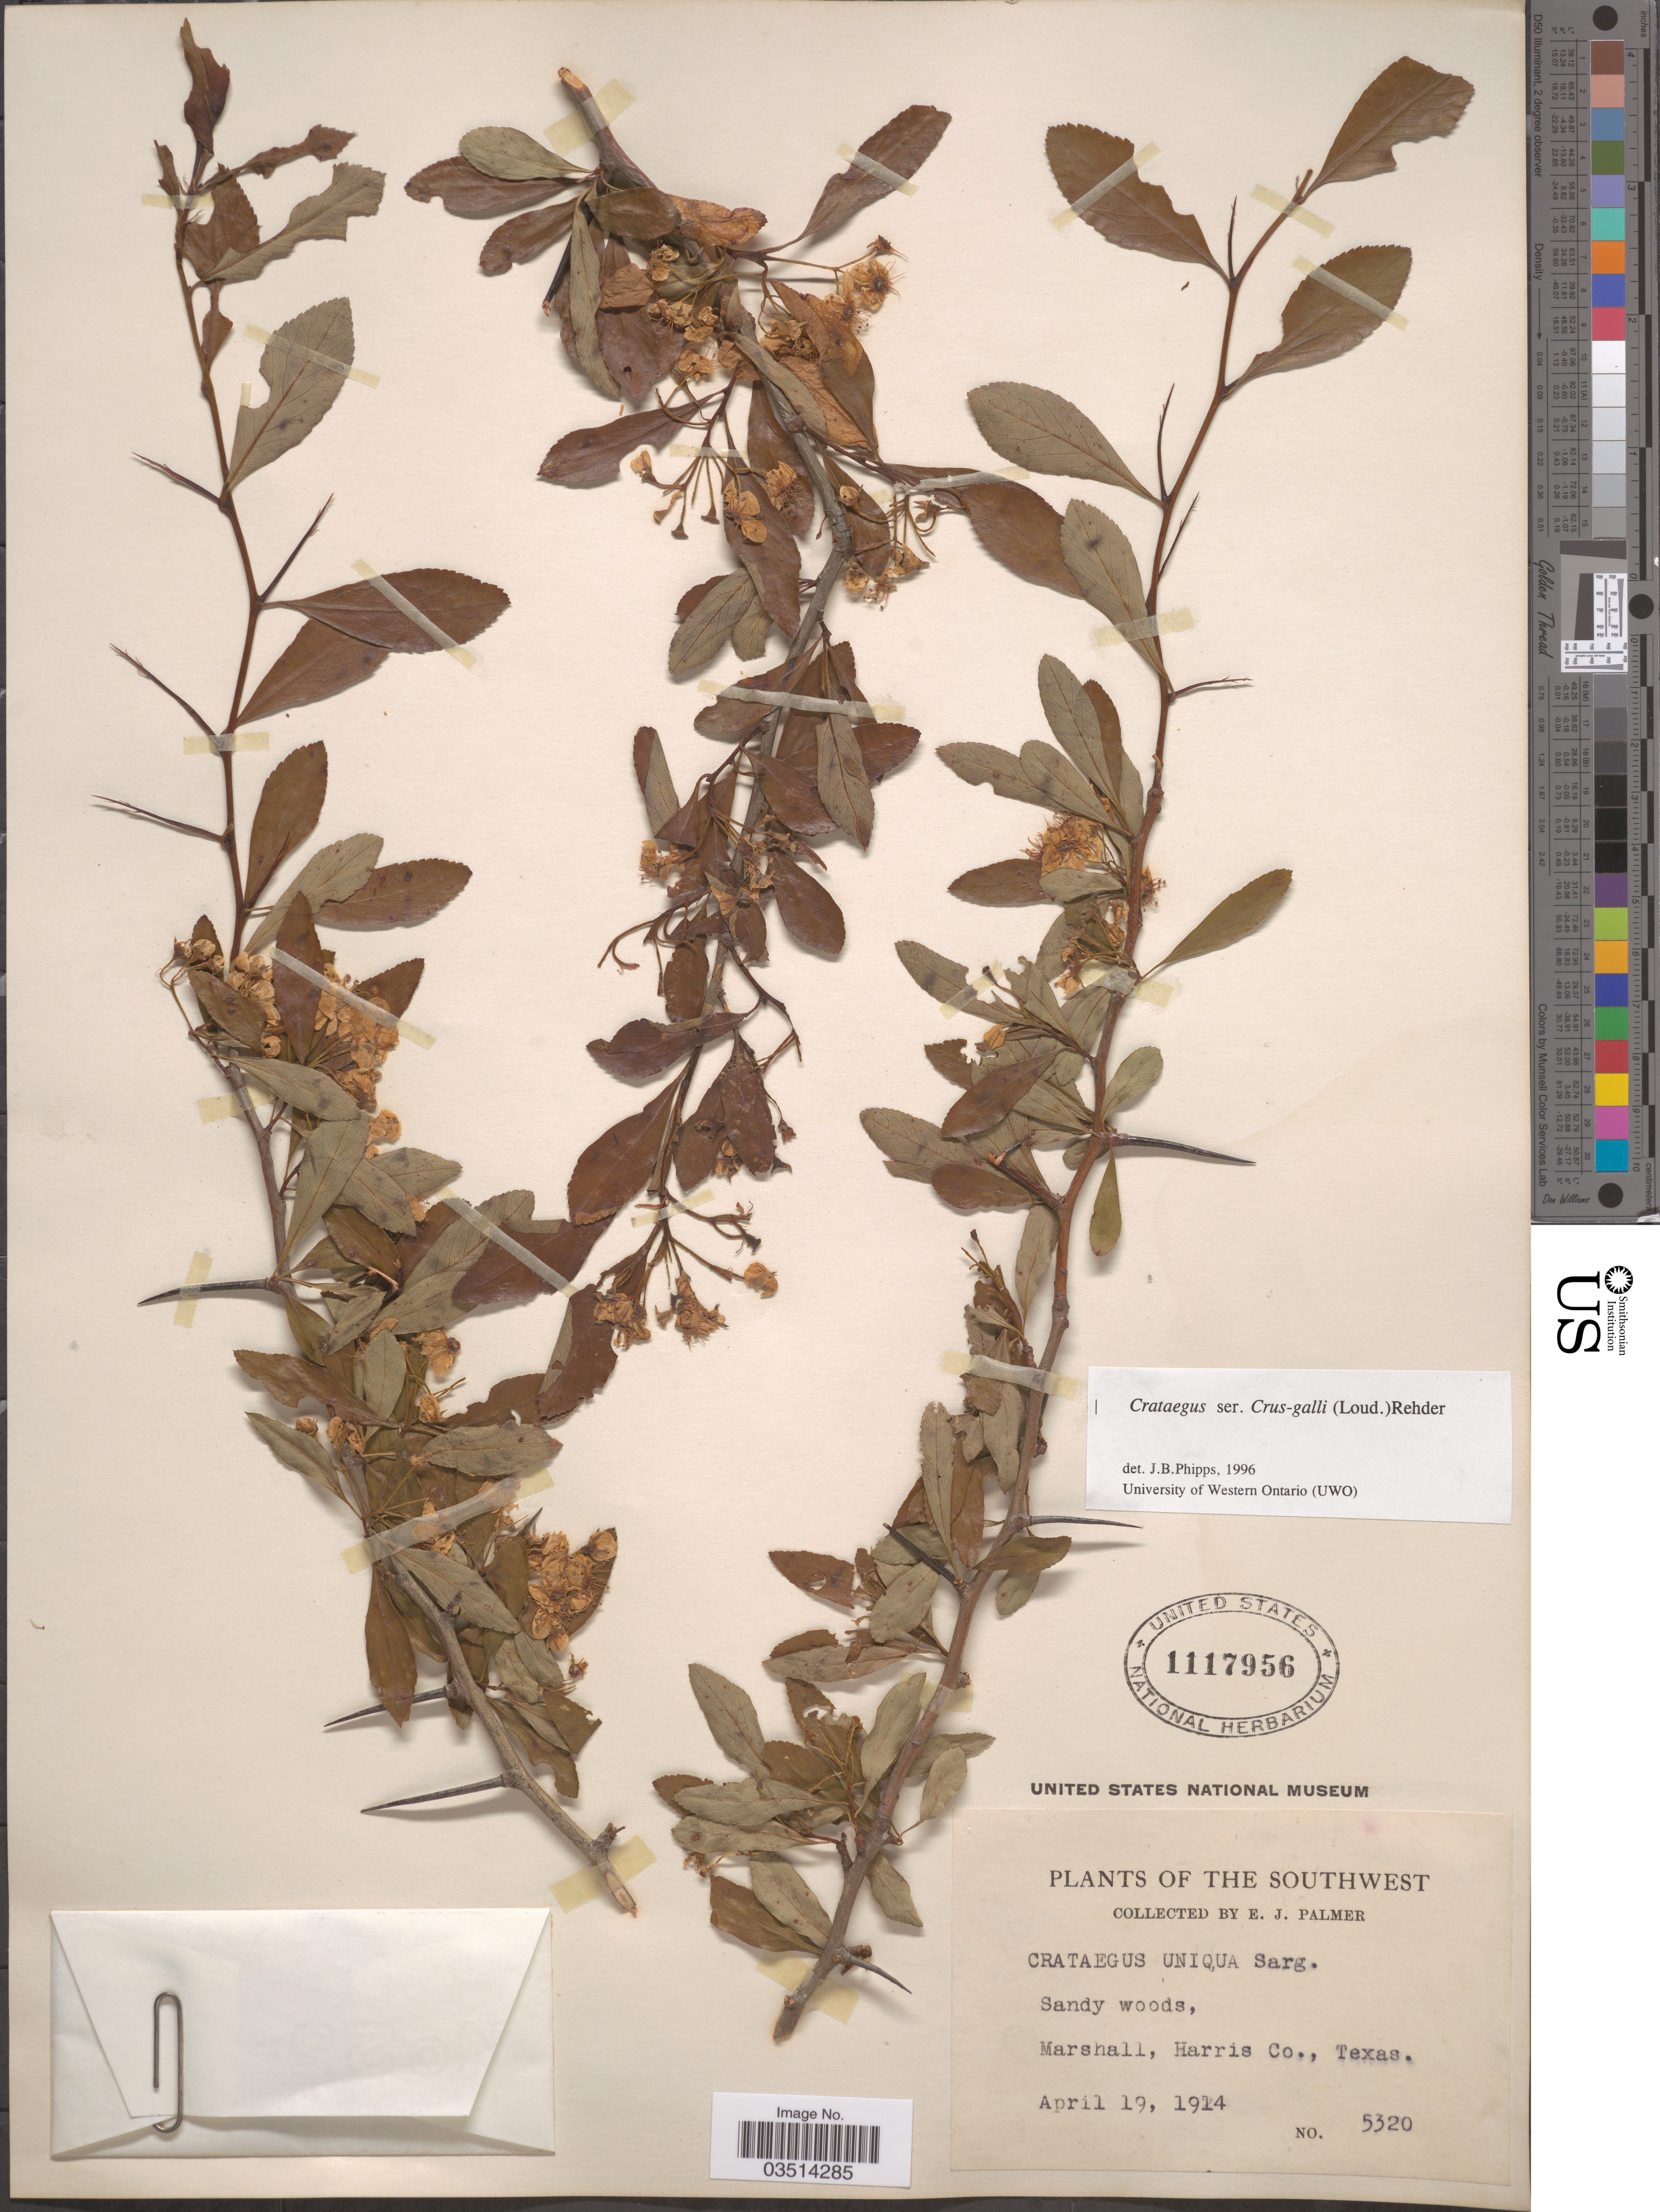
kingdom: Plantae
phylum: Tracheophyta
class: Magnoliopsida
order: Rosales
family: Rosaceae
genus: Crataegus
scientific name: Crataegus crus-galli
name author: L.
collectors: E. J. Palmer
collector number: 5320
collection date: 1914-04-19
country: United States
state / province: Texas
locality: The Southwest. Marshall, Harris Co.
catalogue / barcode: US 1117956